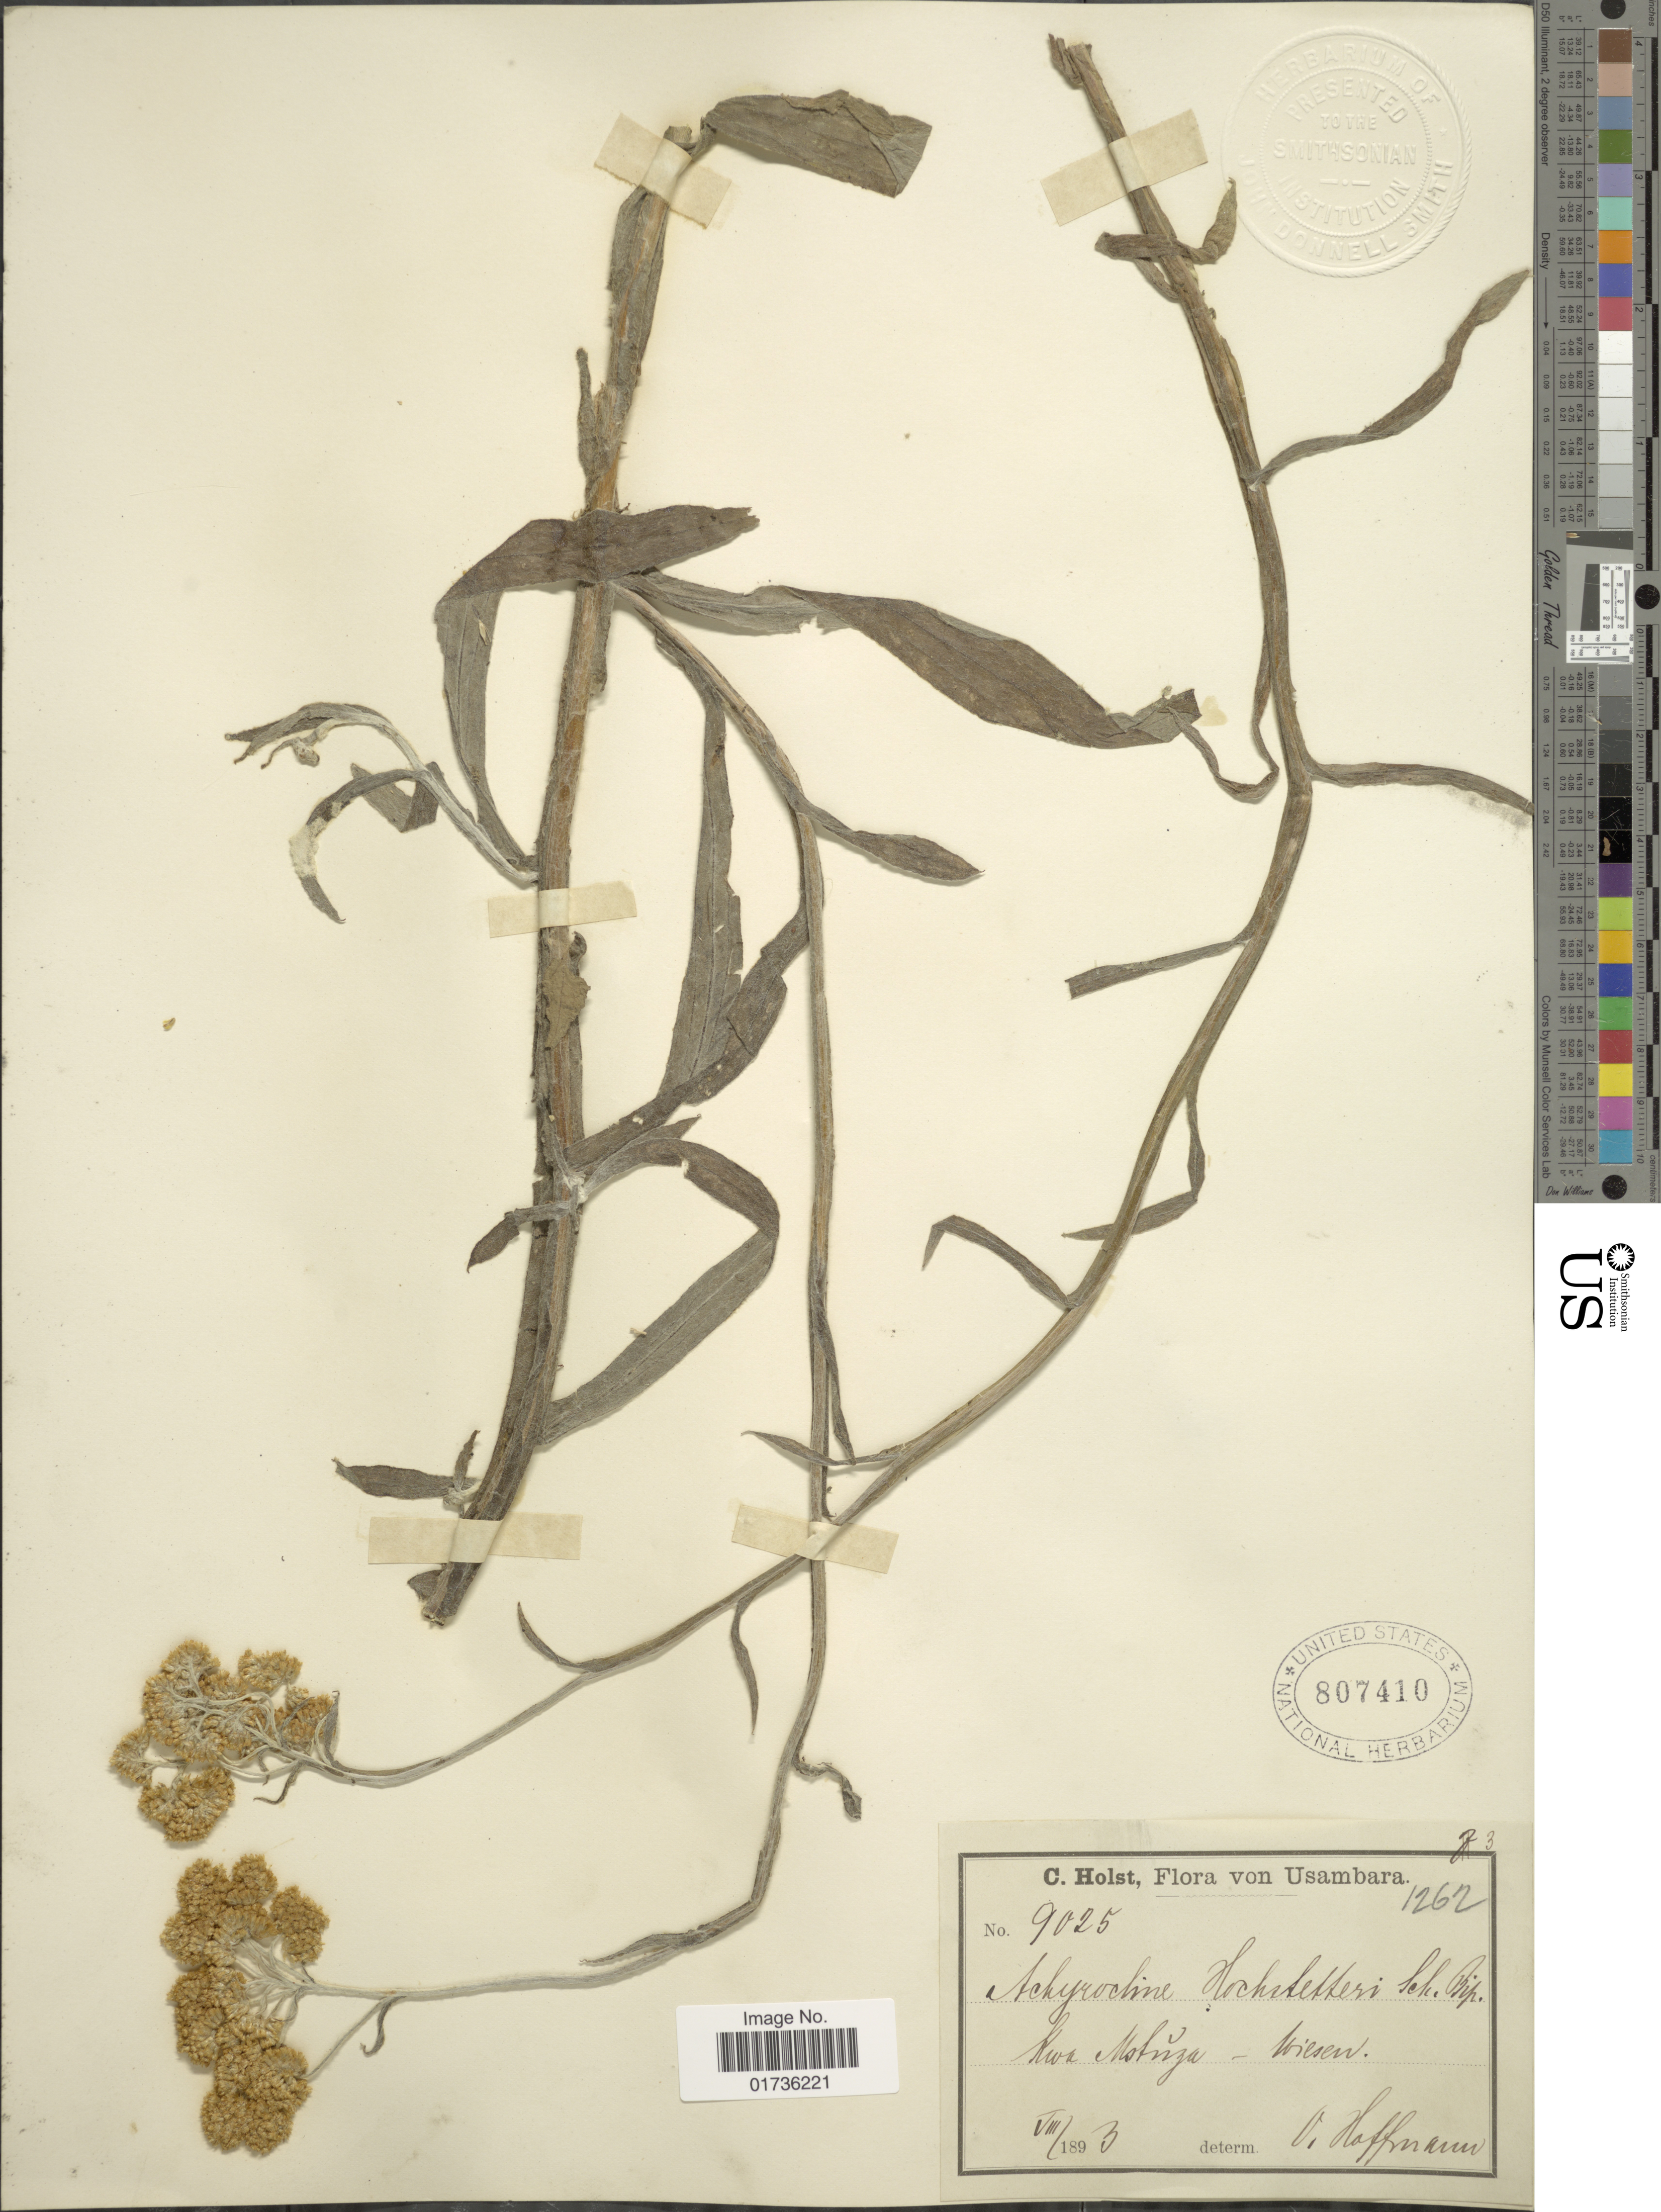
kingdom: Plantae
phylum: Tracheophyta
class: Magnoliopsida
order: Asterales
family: Asteraceae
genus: Achyrocline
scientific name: Achyrocline hochstetteri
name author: Sch. Bip. ex A. Rich.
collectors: C. H. Holst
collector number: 9025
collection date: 1893-08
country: Tanzania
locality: Usambara, Kwa Ustuza - Wiesen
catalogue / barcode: US 807410